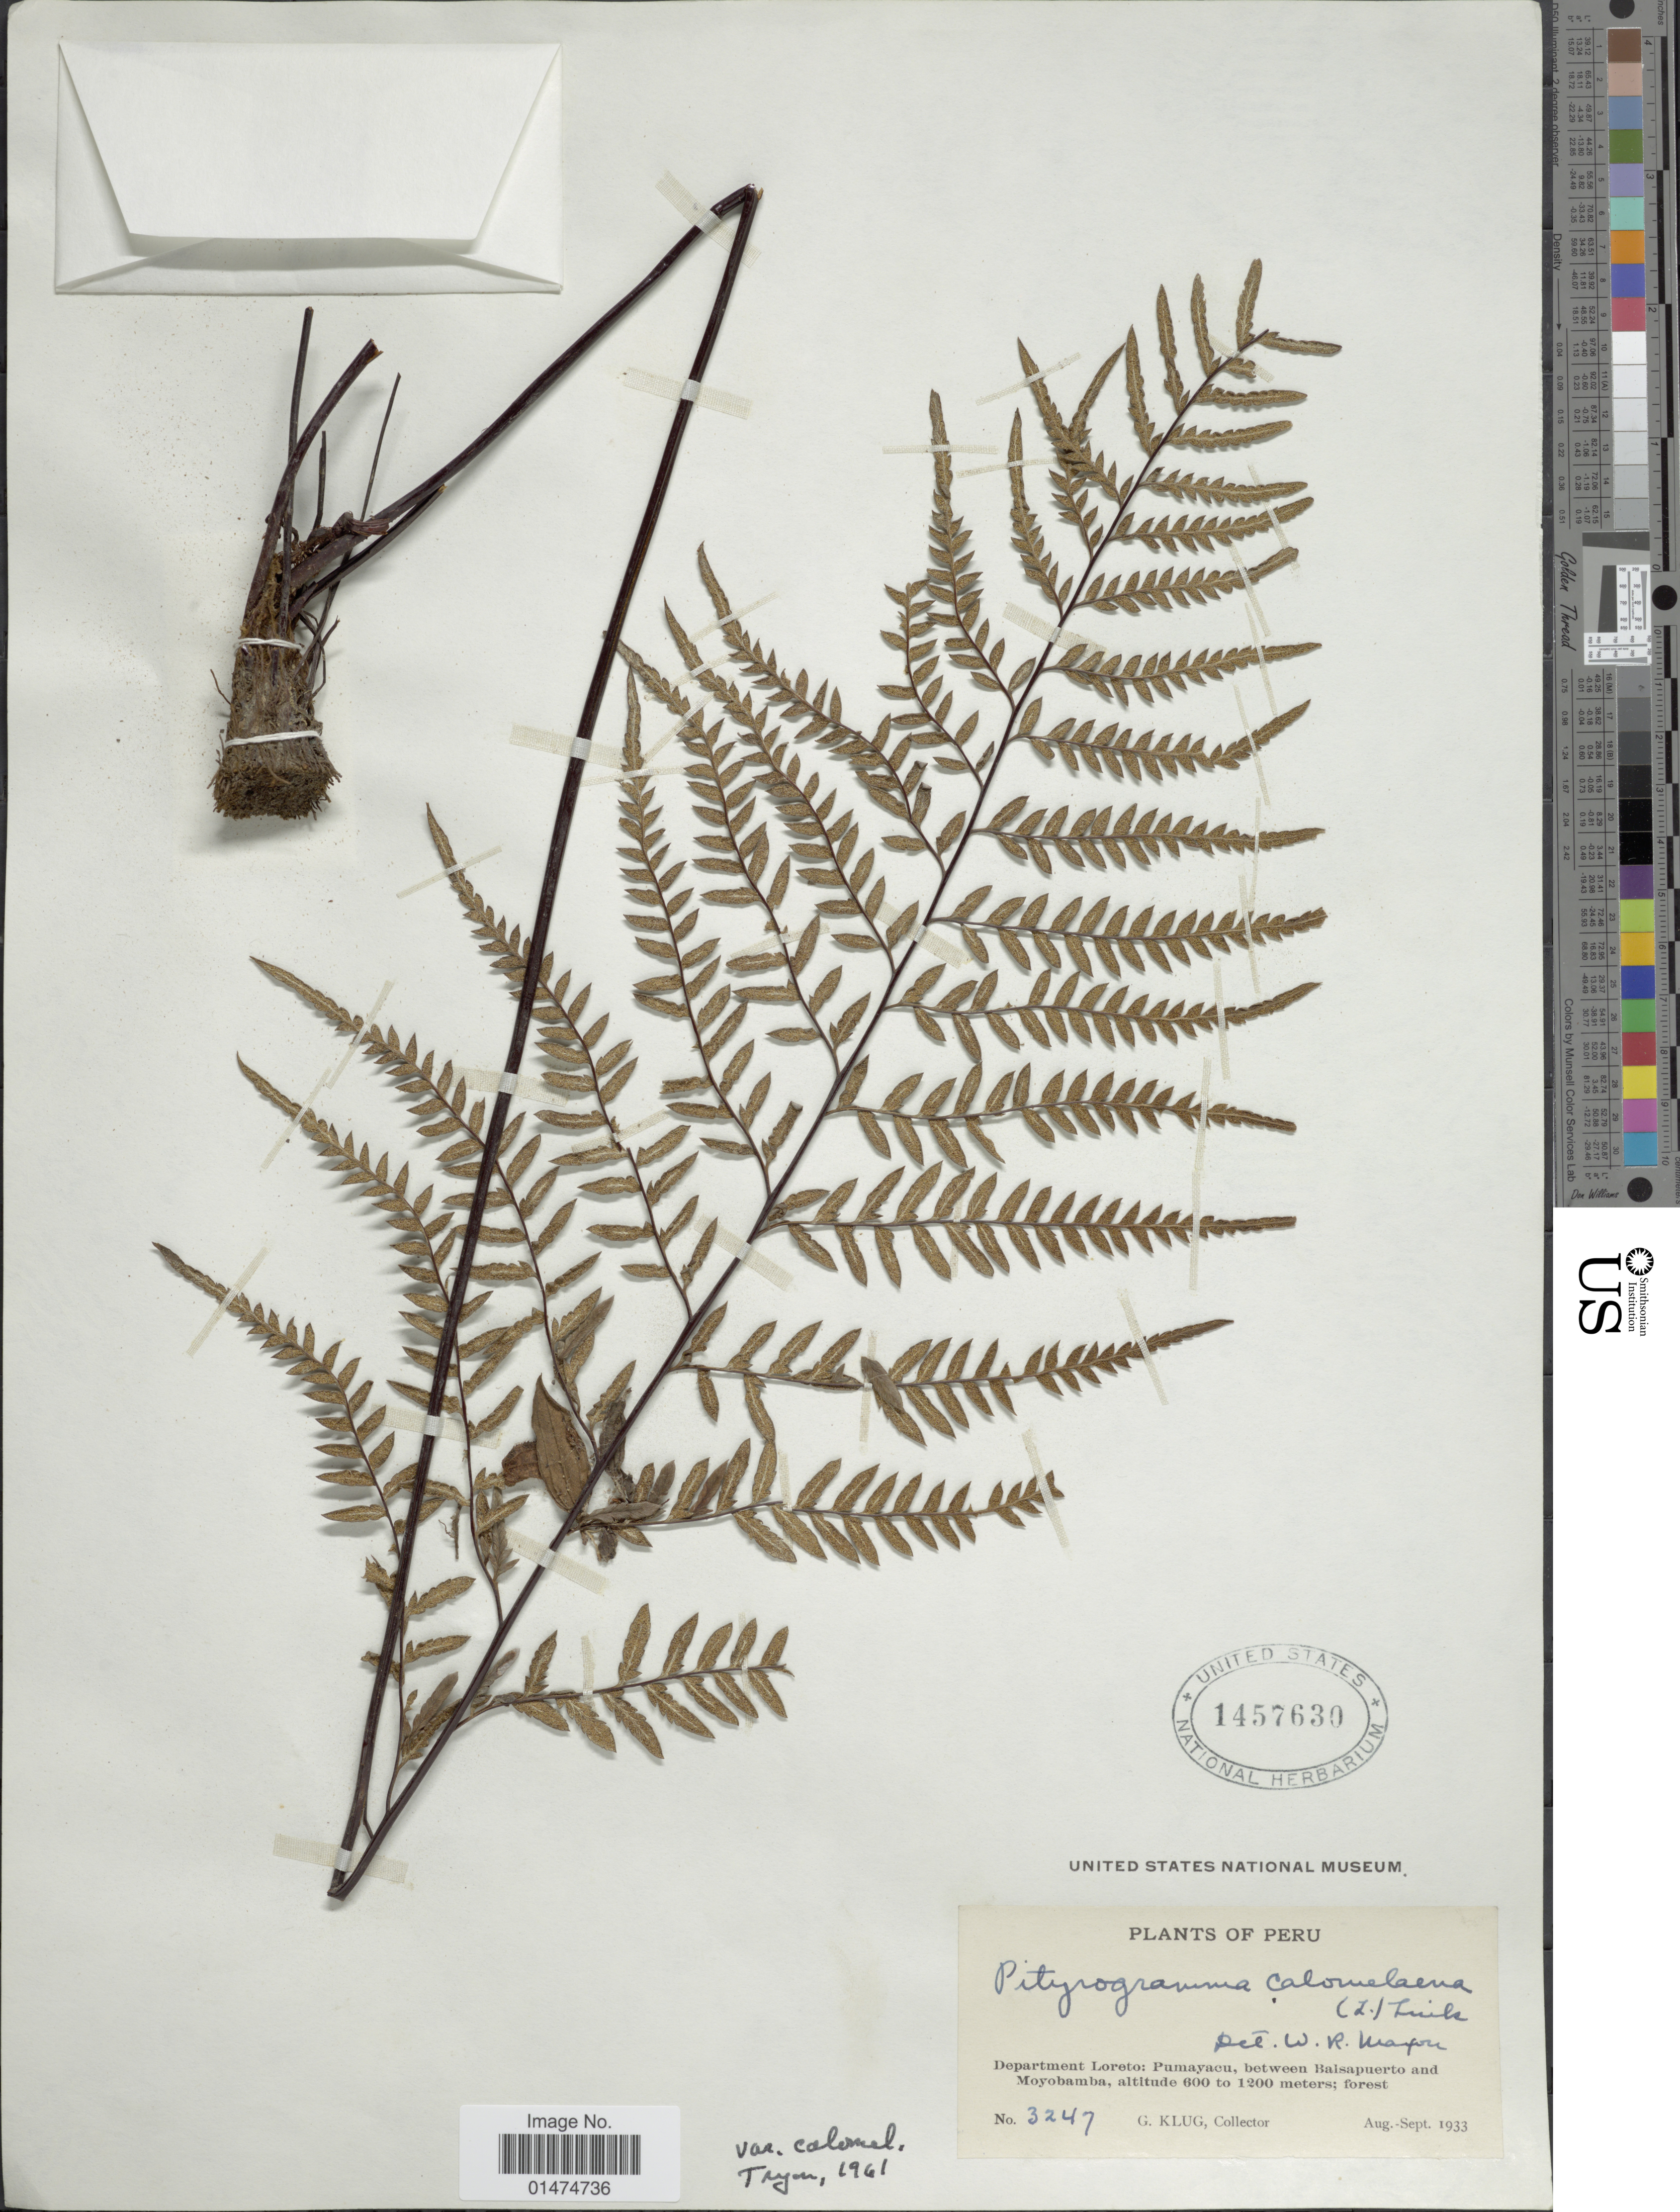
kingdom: Plantae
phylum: Tracheophyta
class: Polypodiopsida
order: Polypodiales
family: Pteridaceae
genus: Pityrogramma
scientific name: Pityrogramma calomelanos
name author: (L.) Link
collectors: G. Klug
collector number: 3247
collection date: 1933-08/1933-09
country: Peru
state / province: Loreto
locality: Department Loreto: Pumayacu, between Balsapuerto and Moyobamba.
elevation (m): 600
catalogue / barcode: US 1457630